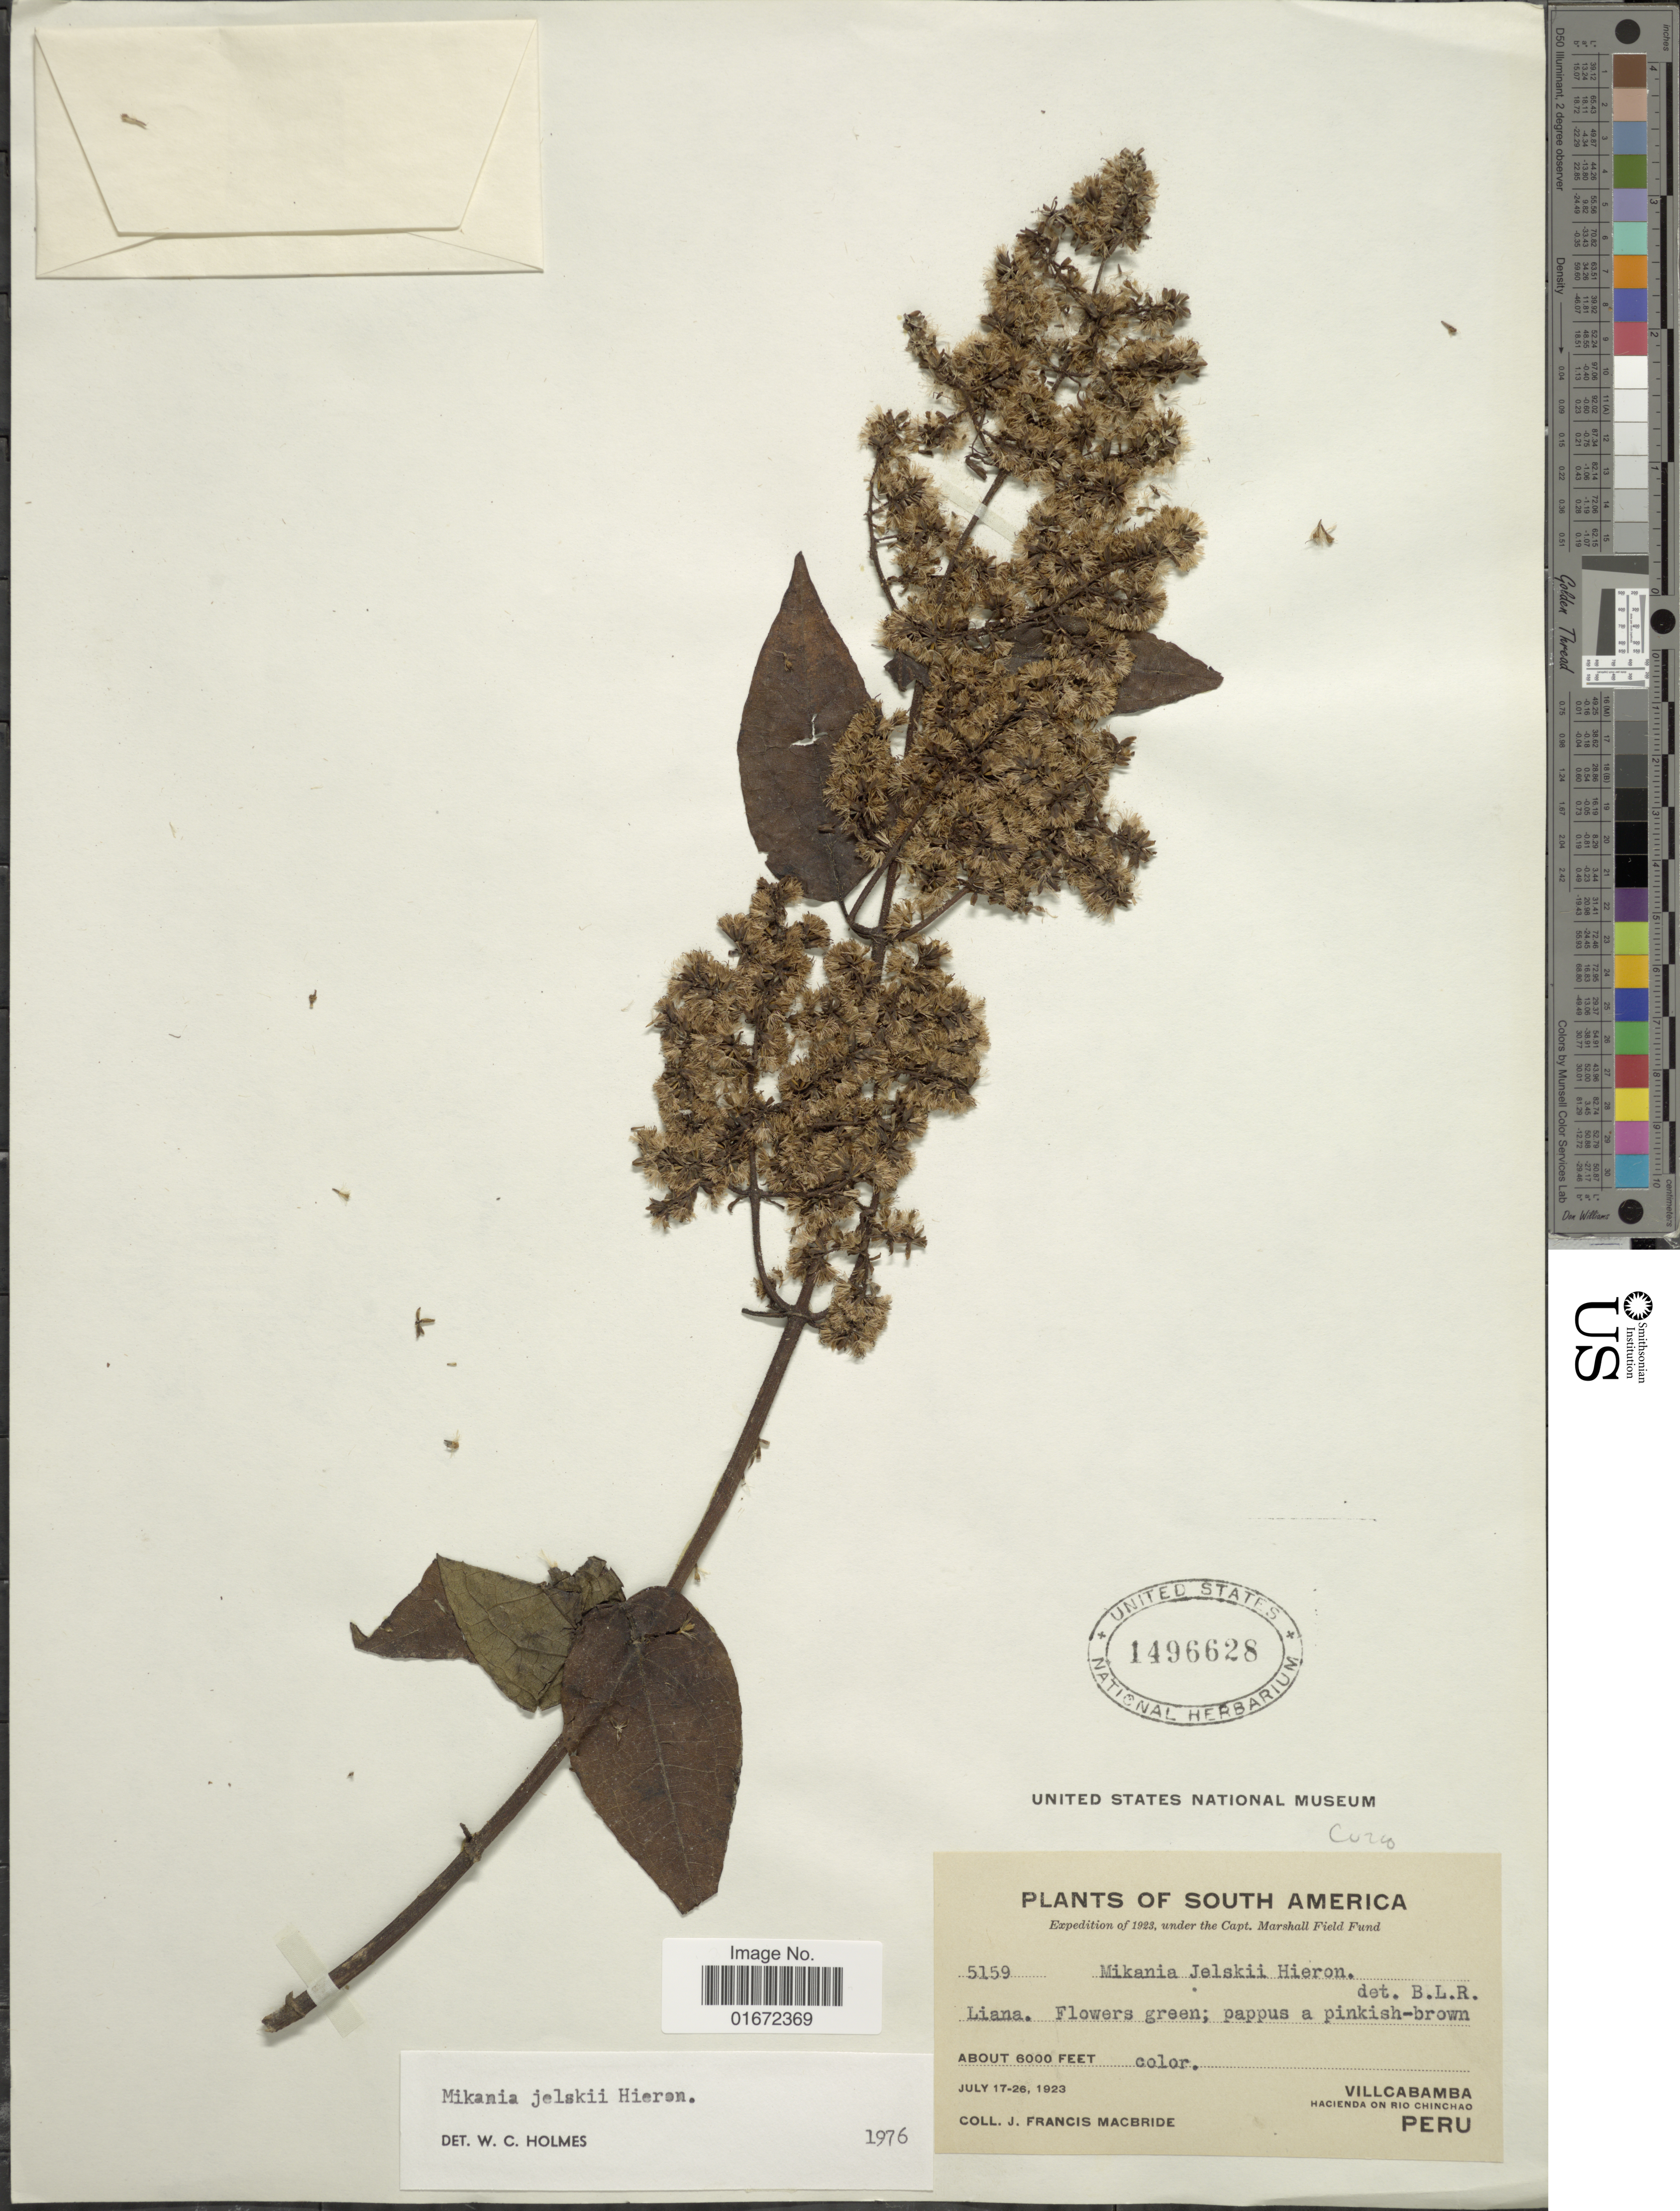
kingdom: Plantae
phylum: Tracheophyta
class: Magnoliopsida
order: Asterales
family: Asteraceae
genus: Mikania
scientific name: Mikania jelskii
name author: Hieron.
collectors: J. F. Macbride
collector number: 5159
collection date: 1923-07-17/1923-07-26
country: Peru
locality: Liana. Villcabamba. Hacienda on Rio Chinchao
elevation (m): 1829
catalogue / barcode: US 1496628